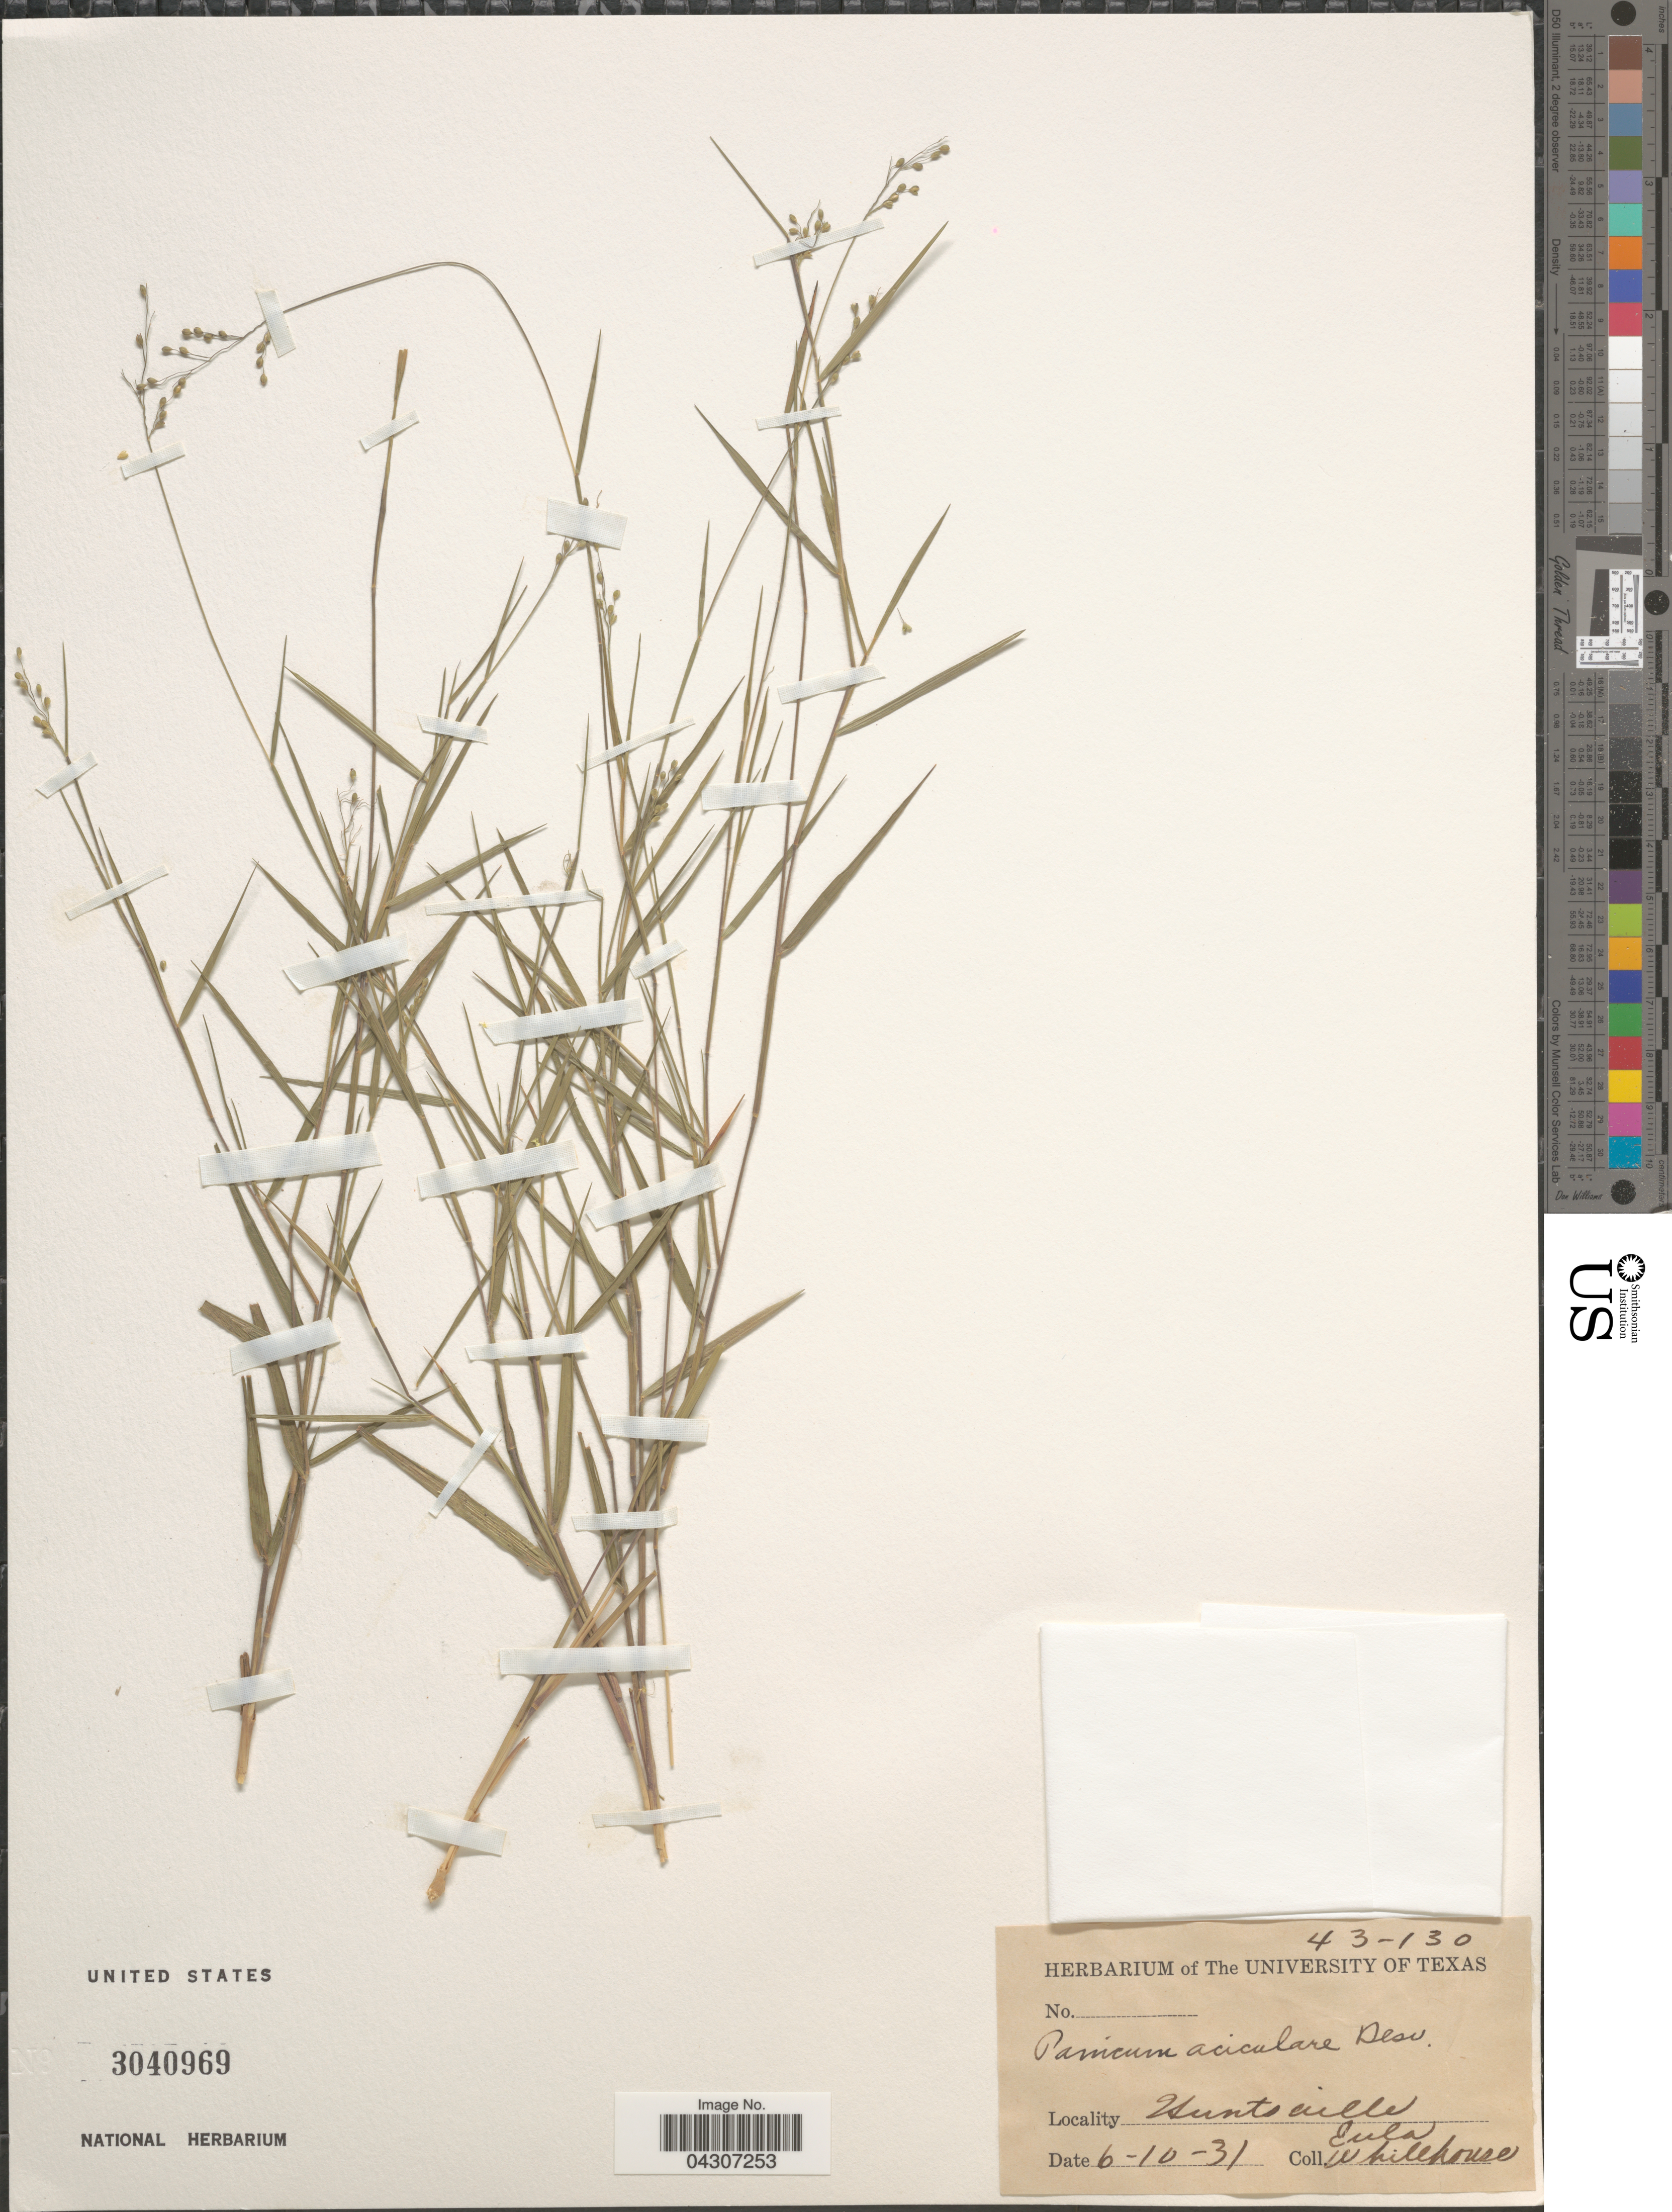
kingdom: Plantae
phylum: Tracheophyta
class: Liliopsida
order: Poales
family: Poaceae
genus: Dichanthelium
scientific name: Dichanthelium aciculare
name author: (Desv. ex Poir.) Gould & C.A. Clark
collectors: E. Whitehouse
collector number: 43-130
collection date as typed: Transcribed d/m/y: 10/6/31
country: United States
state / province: Texas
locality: Huntsville.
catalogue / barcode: US 3040969